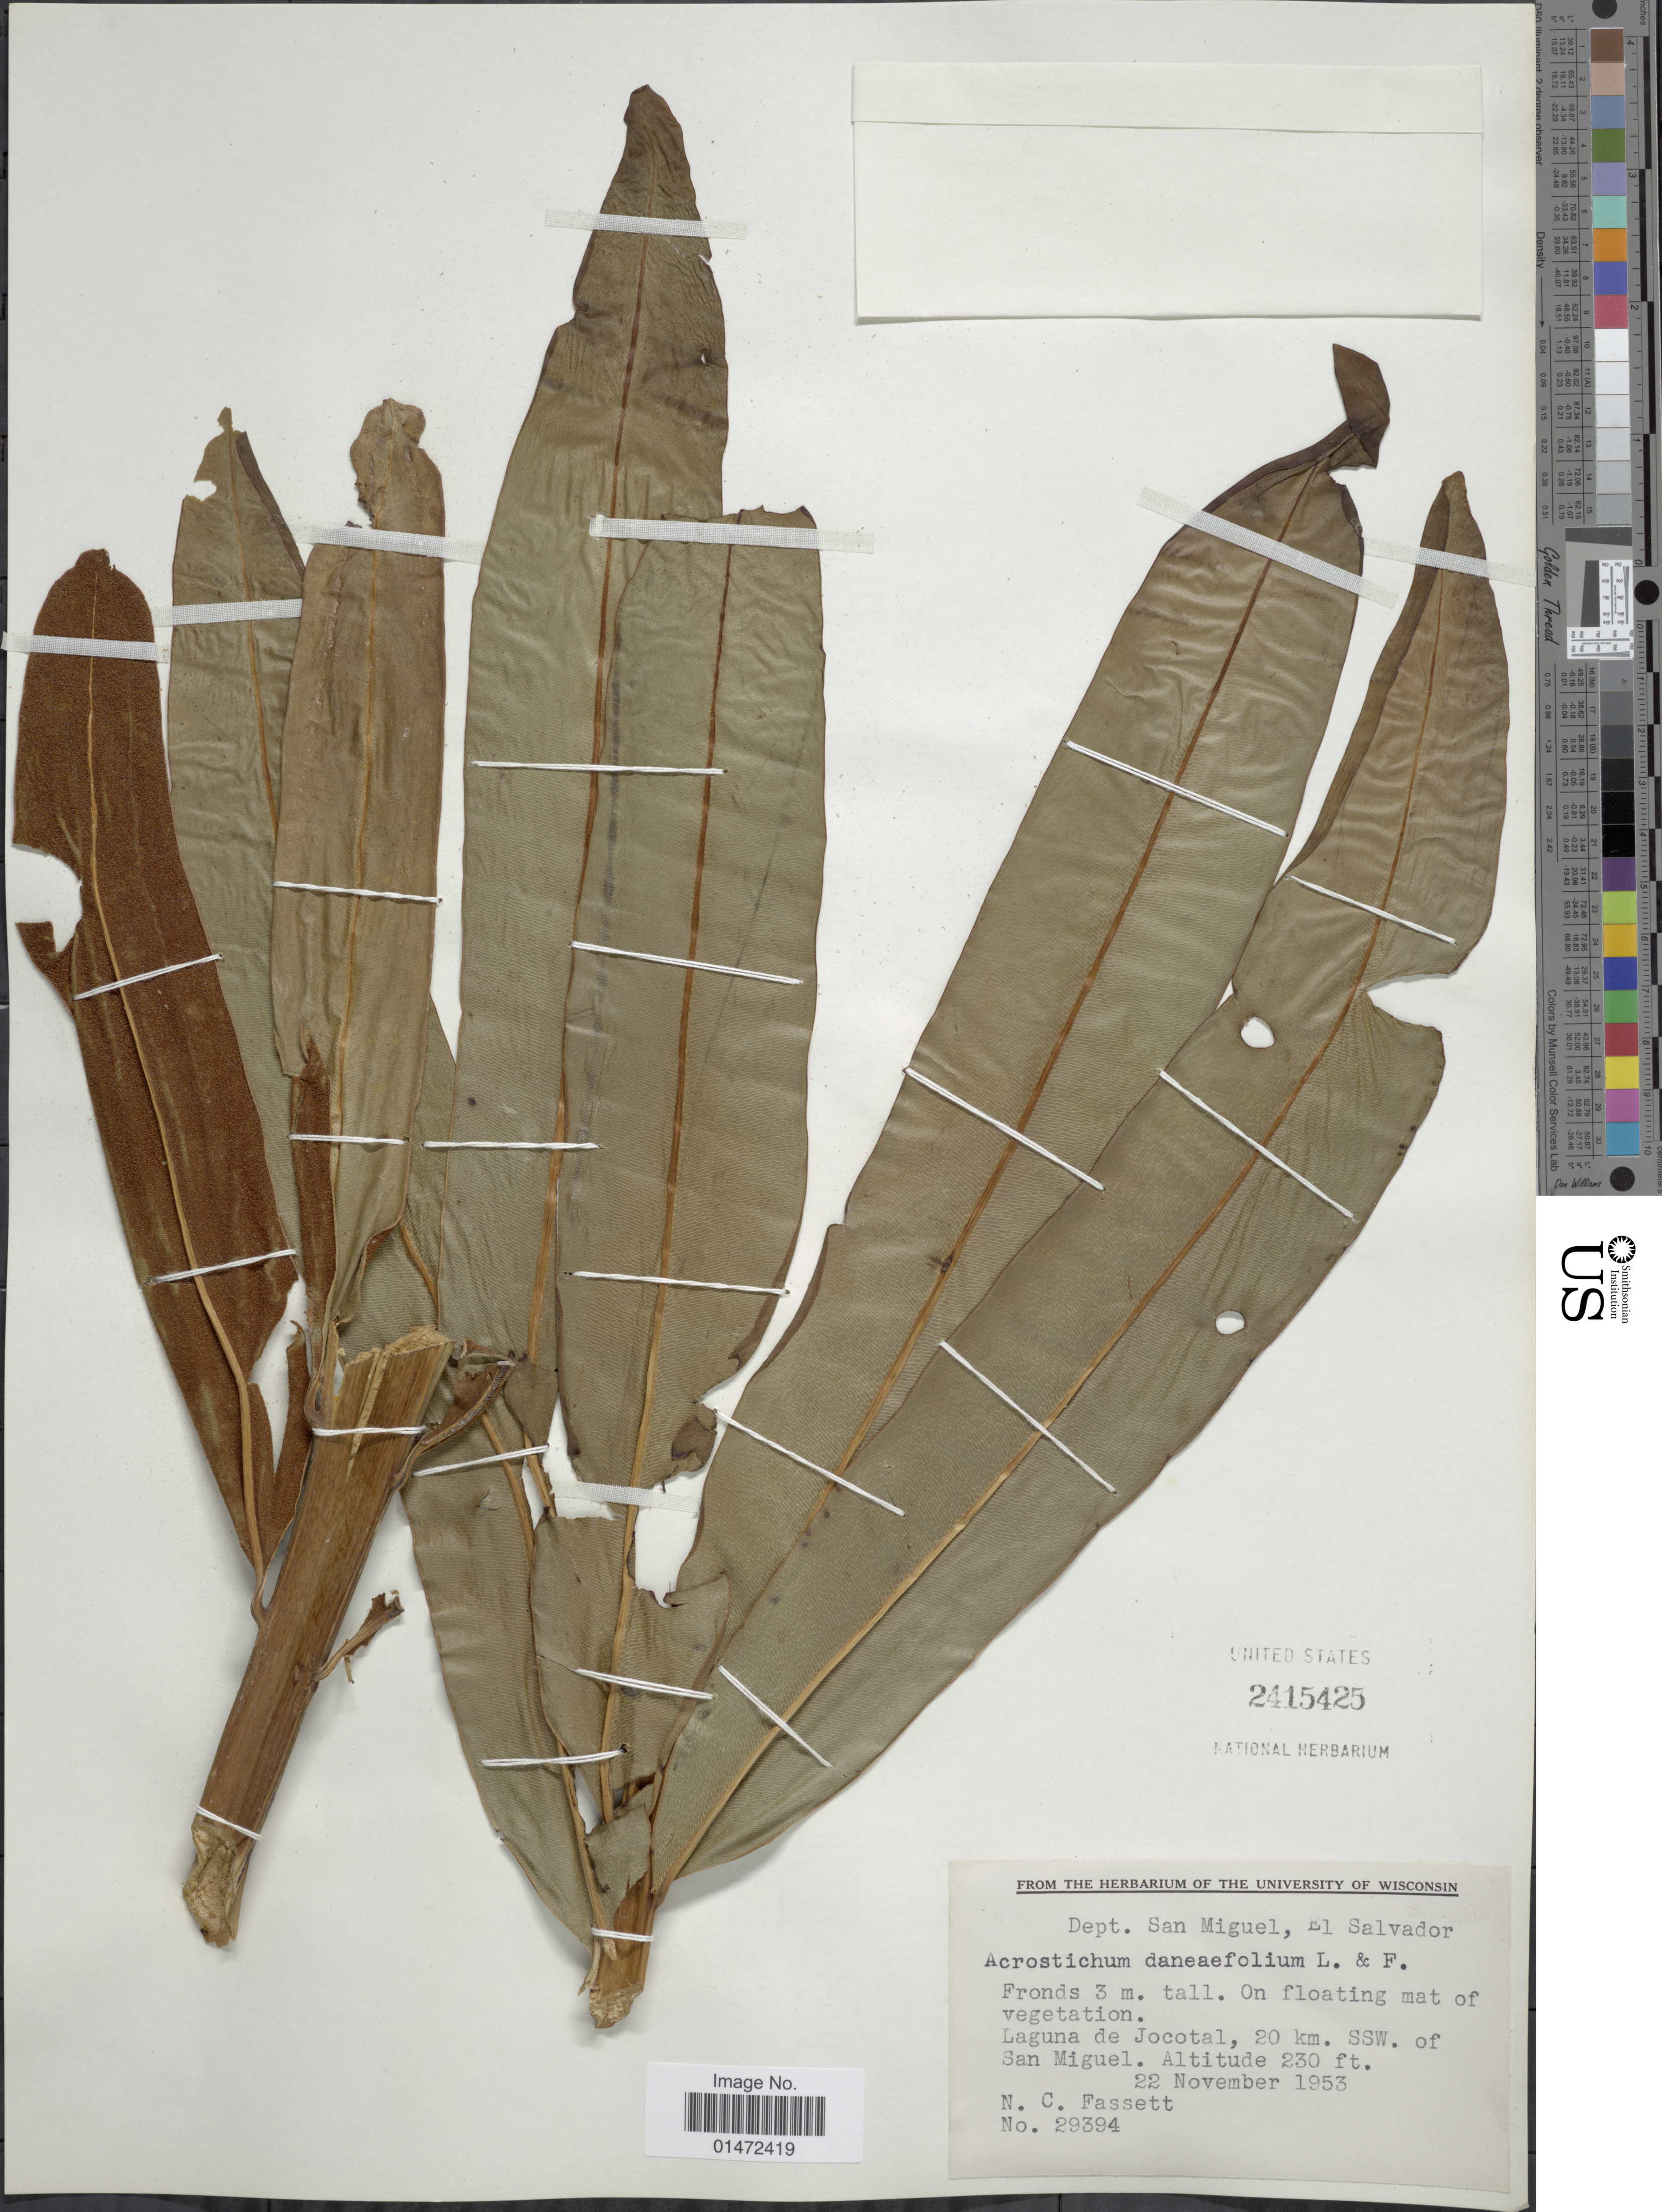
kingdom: Plantae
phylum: Tracheophyta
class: Polypodiopsida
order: Polypodiales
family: Pteridaceae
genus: Acrostichum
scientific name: Acrostichum danaeifolium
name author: Langsd. & Fisch.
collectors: N. C. Fassett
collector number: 29394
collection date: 1953-11-22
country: El Salvador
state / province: San Miguel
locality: Laguna de Jocotal, 20 km. SSW. of San Miguel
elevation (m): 70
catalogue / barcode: US 2415425